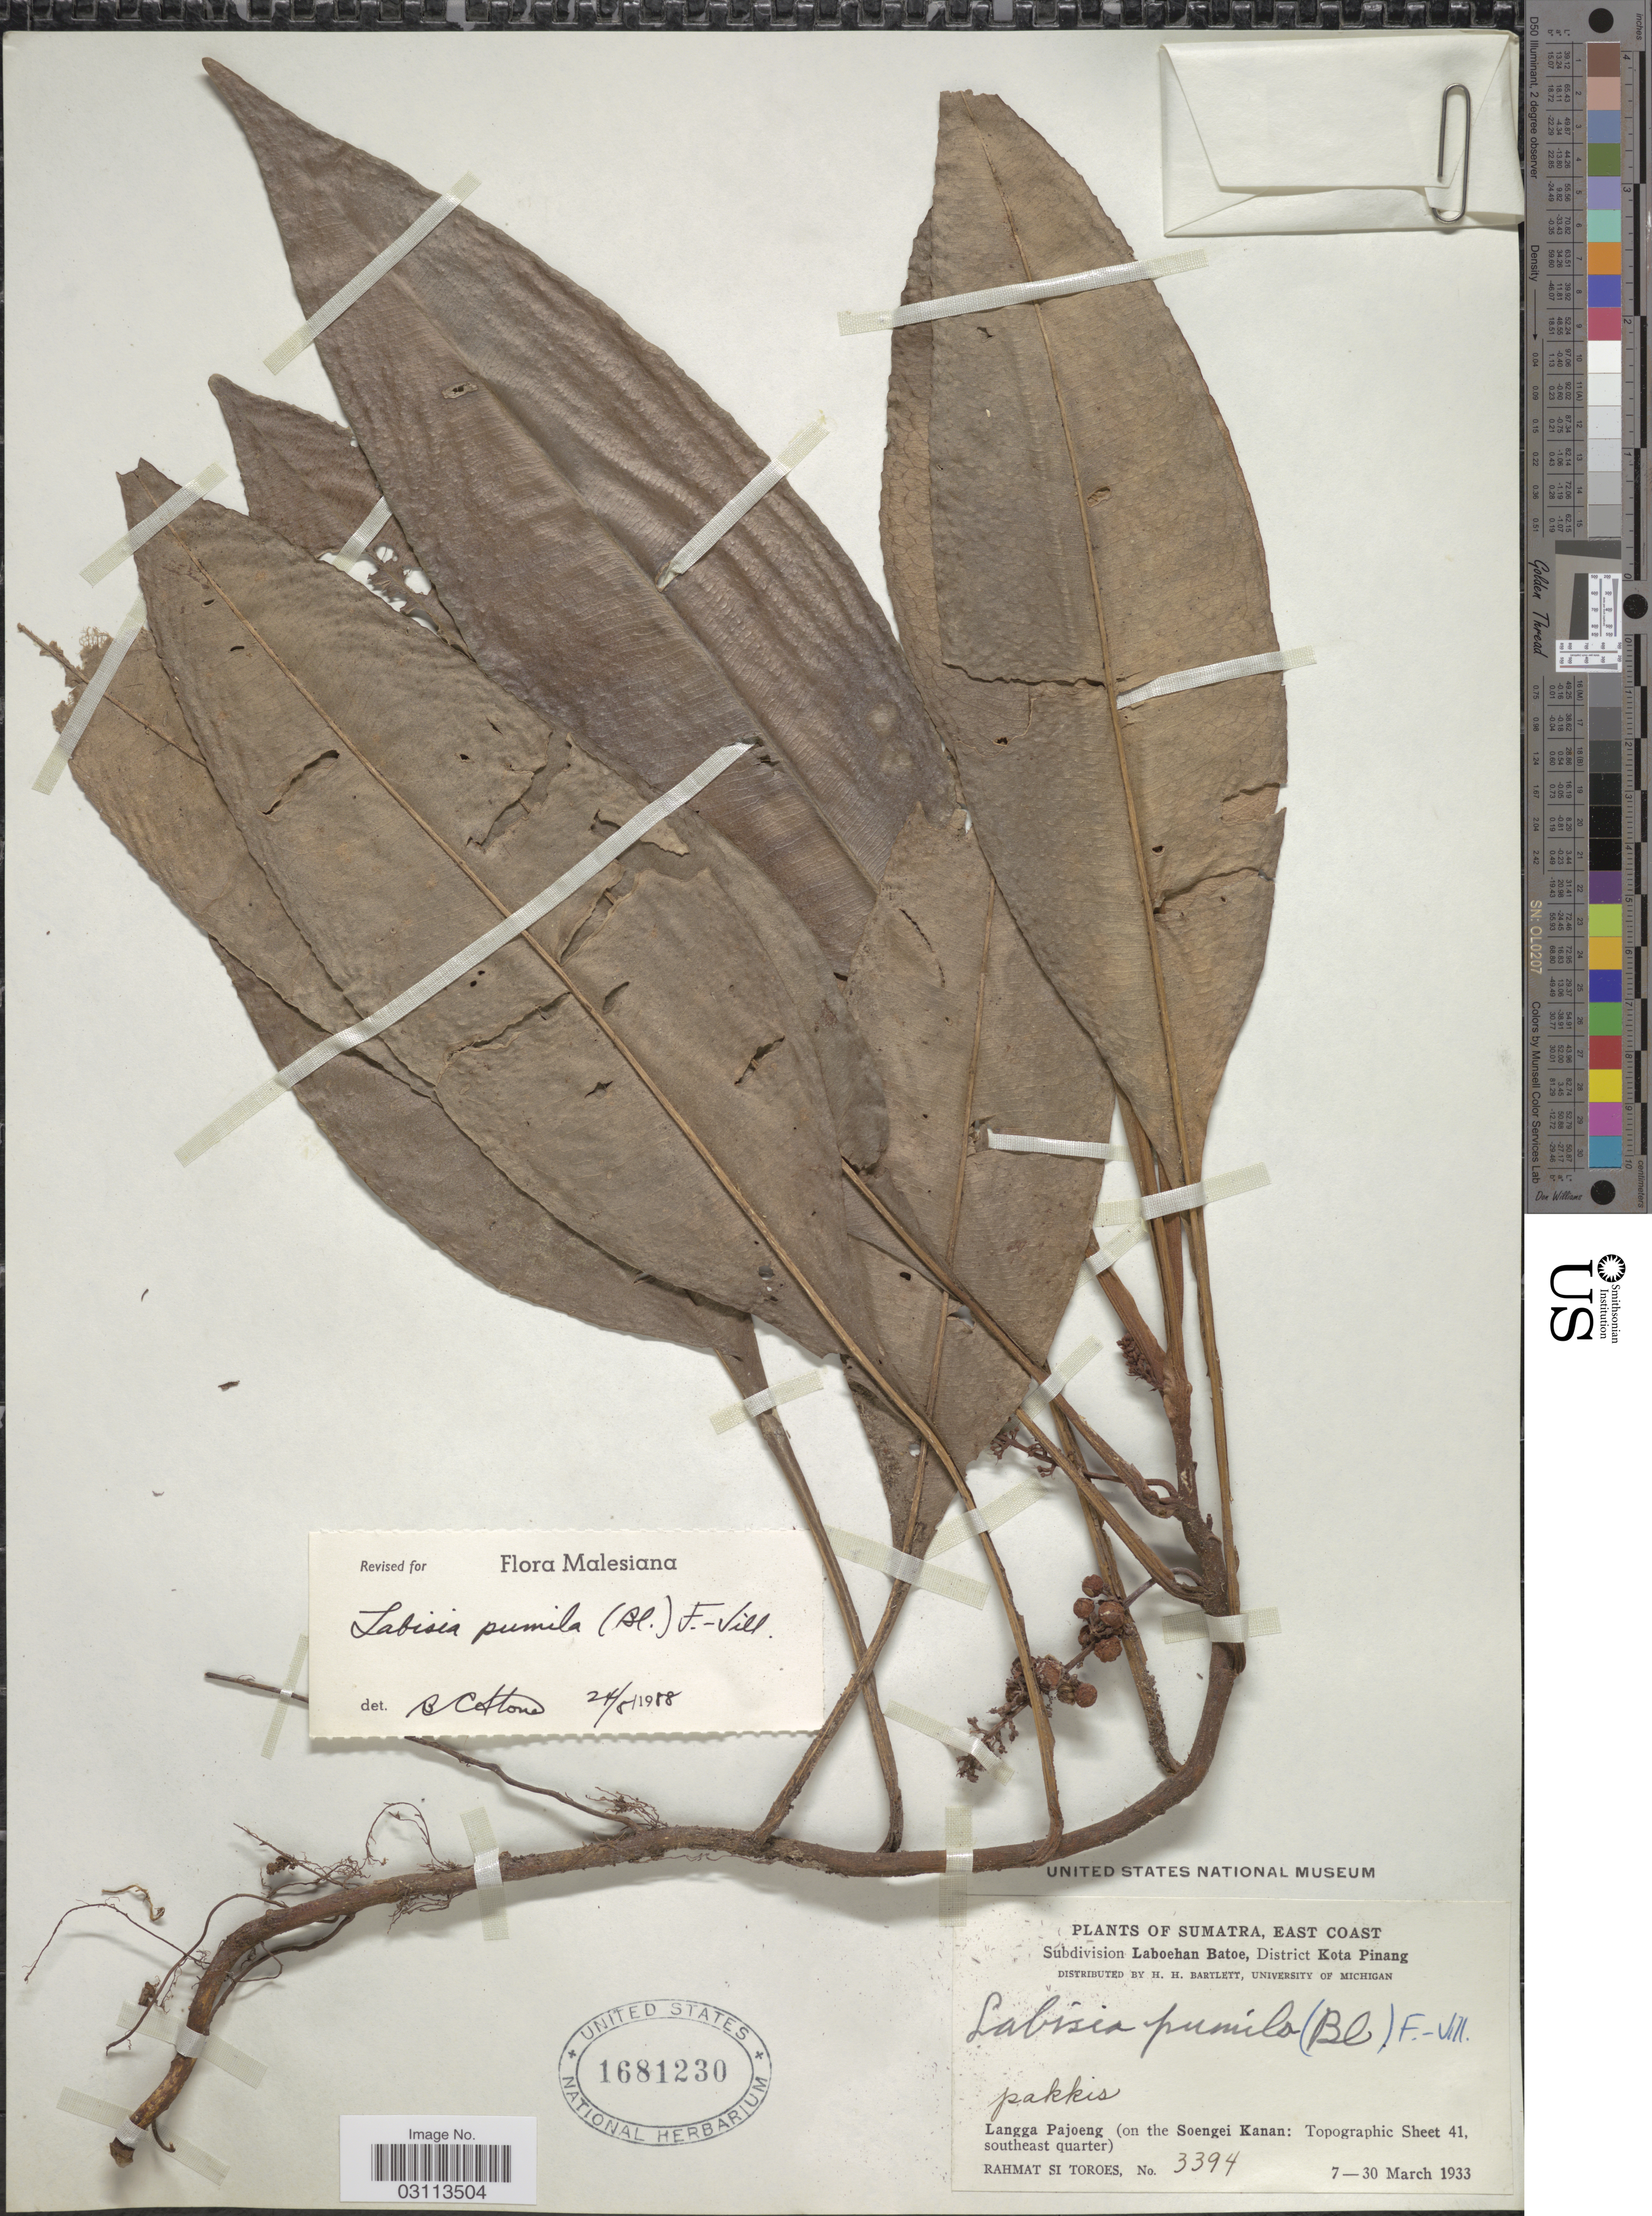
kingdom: Plantae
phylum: Tracheophyta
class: Magnoliopsida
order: Ericales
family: Primulaceae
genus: Labisia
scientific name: Labisia pumila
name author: (Blume) Fern.-Vill.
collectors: Rahmat Si Boeea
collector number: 3394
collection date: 1933-03-07/1933-03-30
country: Indonesia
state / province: Sumatra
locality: East Coast. Subdivision Laboehan Batoe, District Kota Pinang. Langga Pajoeng (on the Soengei Kanan: Topographic Sheet 41, southeast quarter).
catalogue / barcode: US 1681230